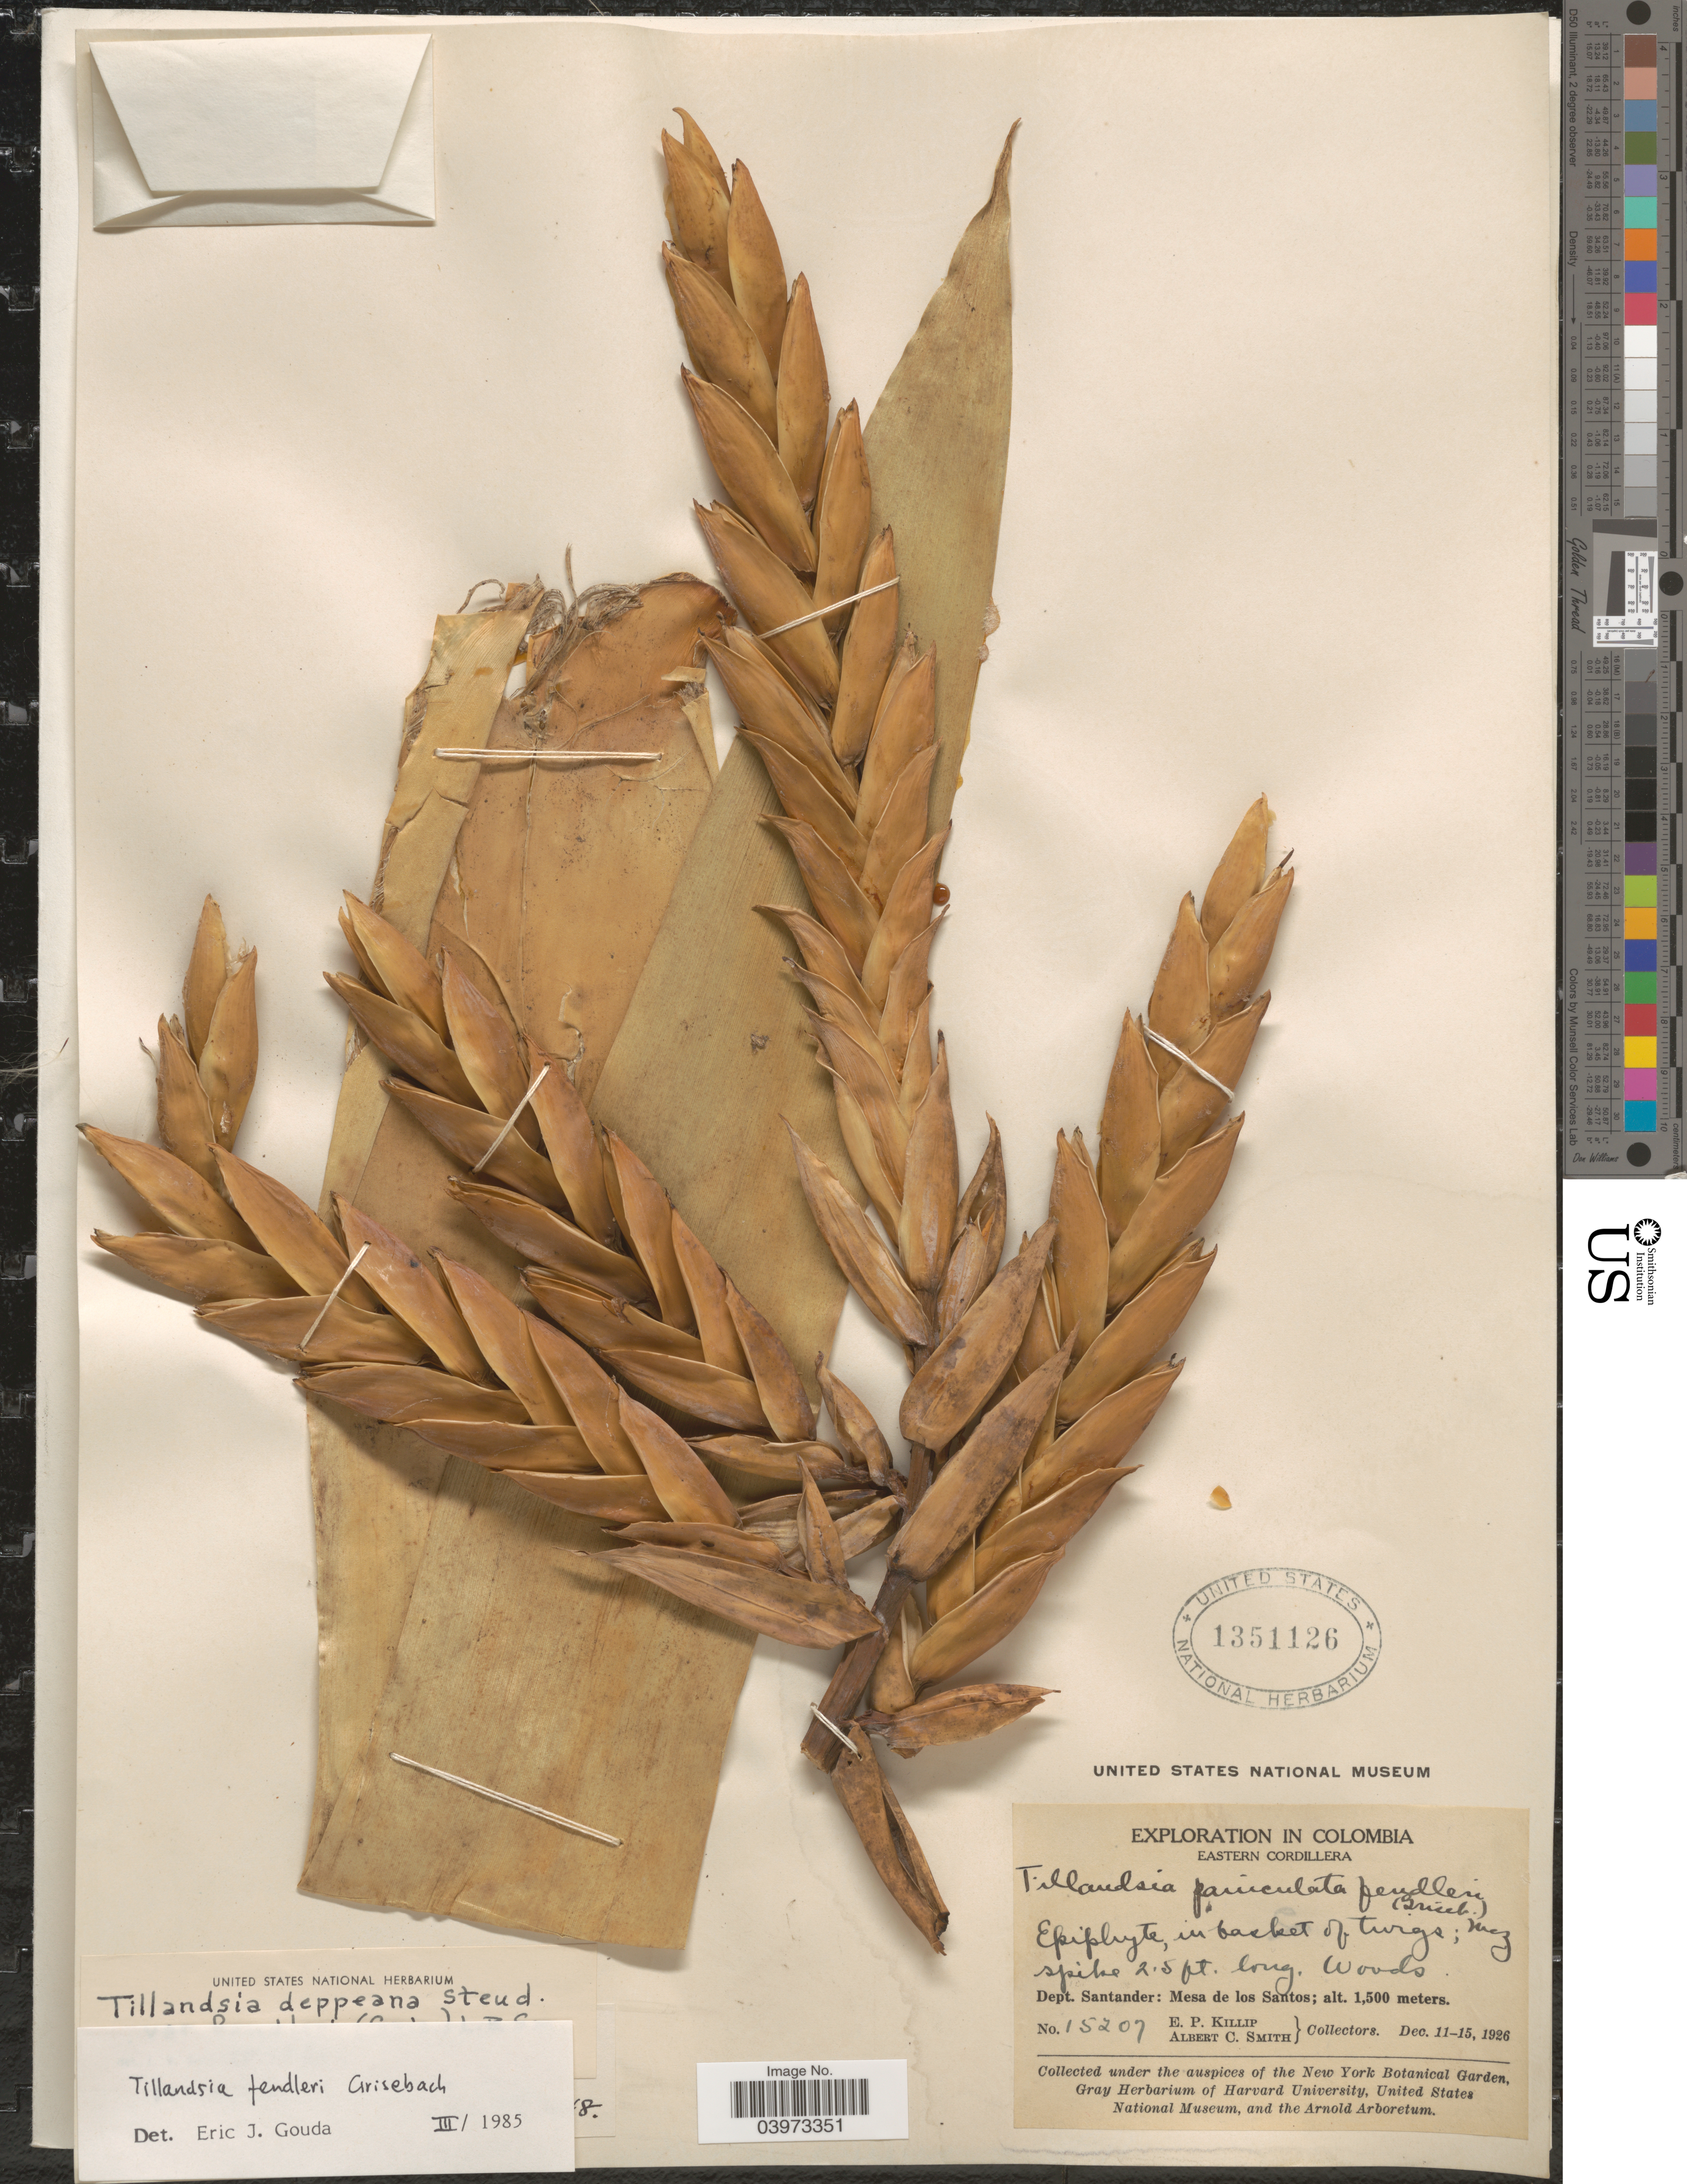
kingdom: Plantae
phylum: Tracheophyta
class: Liliopsida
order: Poales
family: Bromeliaceae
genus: Tillandsia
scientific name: Tillandsia fendleri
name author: Griseb.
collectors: E. P. Killip & A. C. Smith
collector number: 15207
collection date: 1926-12-11/1926-12-15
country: Colombia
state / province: Santander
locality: Exploration in Colombia. Eastern Cordillera. Dept. Santander: Mesa de los Santos.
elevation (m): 1500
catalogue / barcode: US 1351126